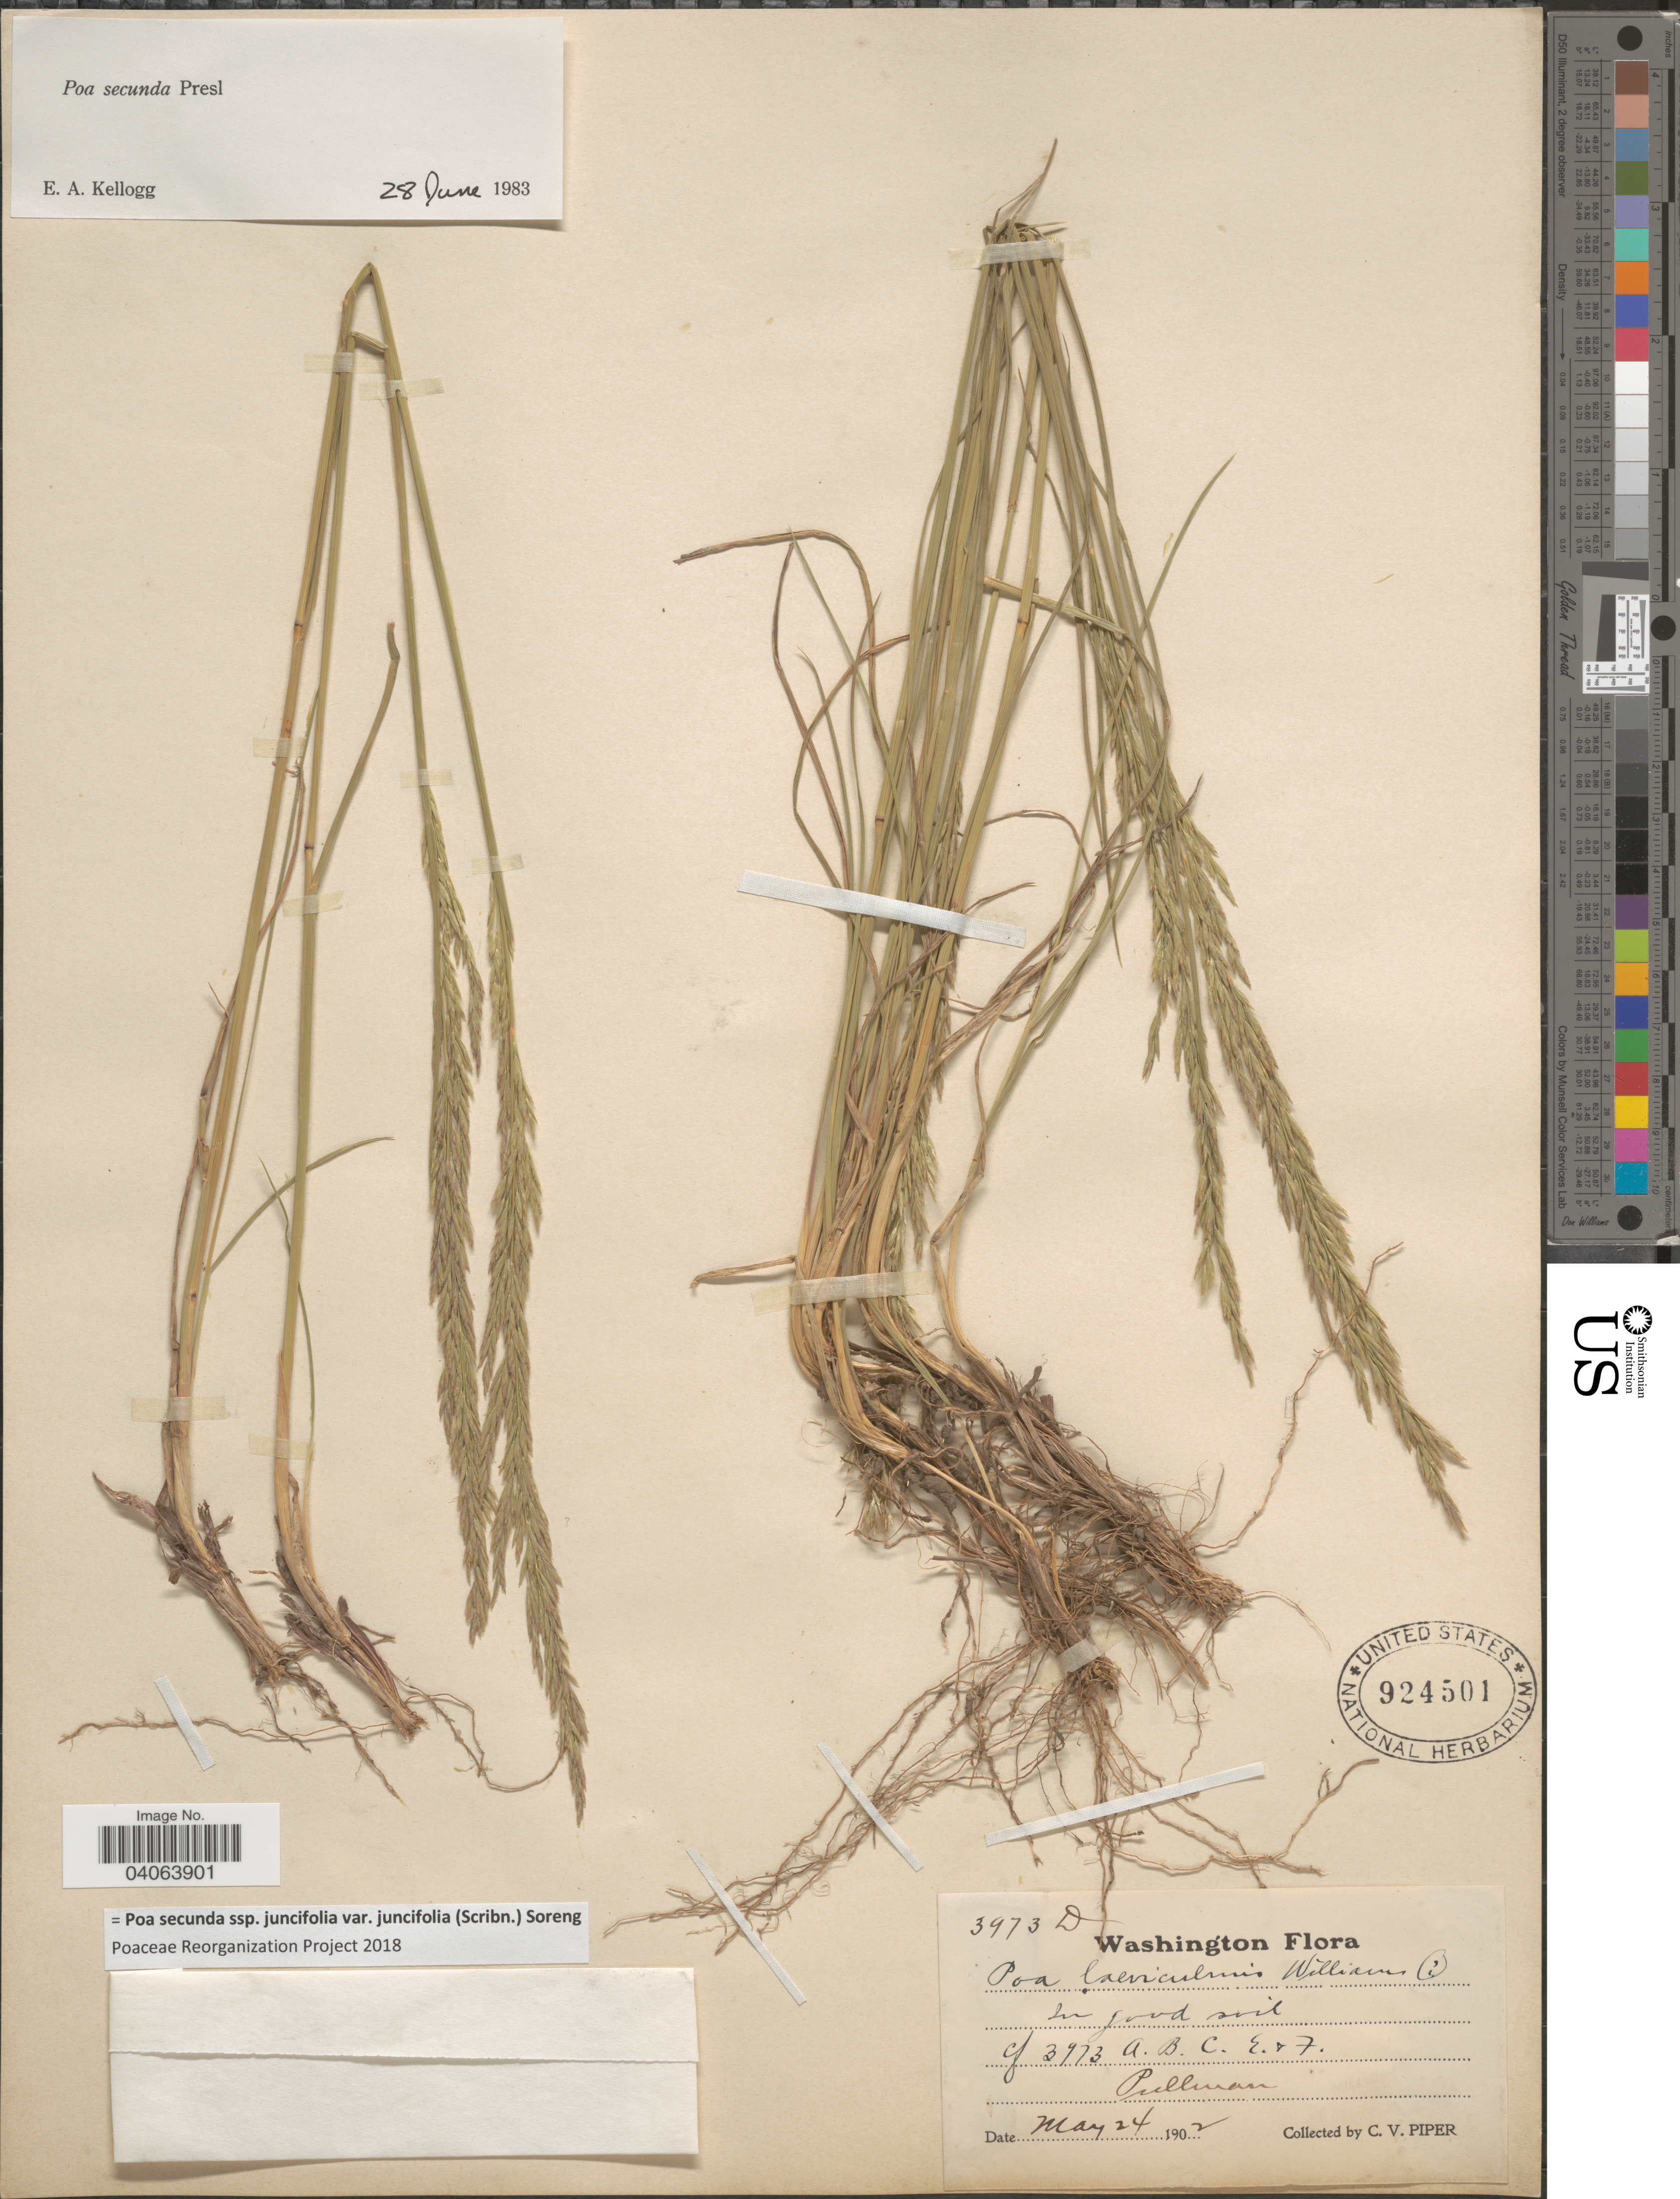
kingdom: Plantae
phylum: Tracheophyta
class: Liliopsida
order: Poales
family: Poaceae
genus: Poa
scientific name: Poa secunda subsp. juncifolia var. juncifolia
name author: (Scribn.) Soreng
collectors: C. V. Piper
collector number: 3973D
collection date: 1902-05-24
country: United States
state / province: Washington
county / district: Whitman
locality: Pullman.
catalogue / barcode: US 924501